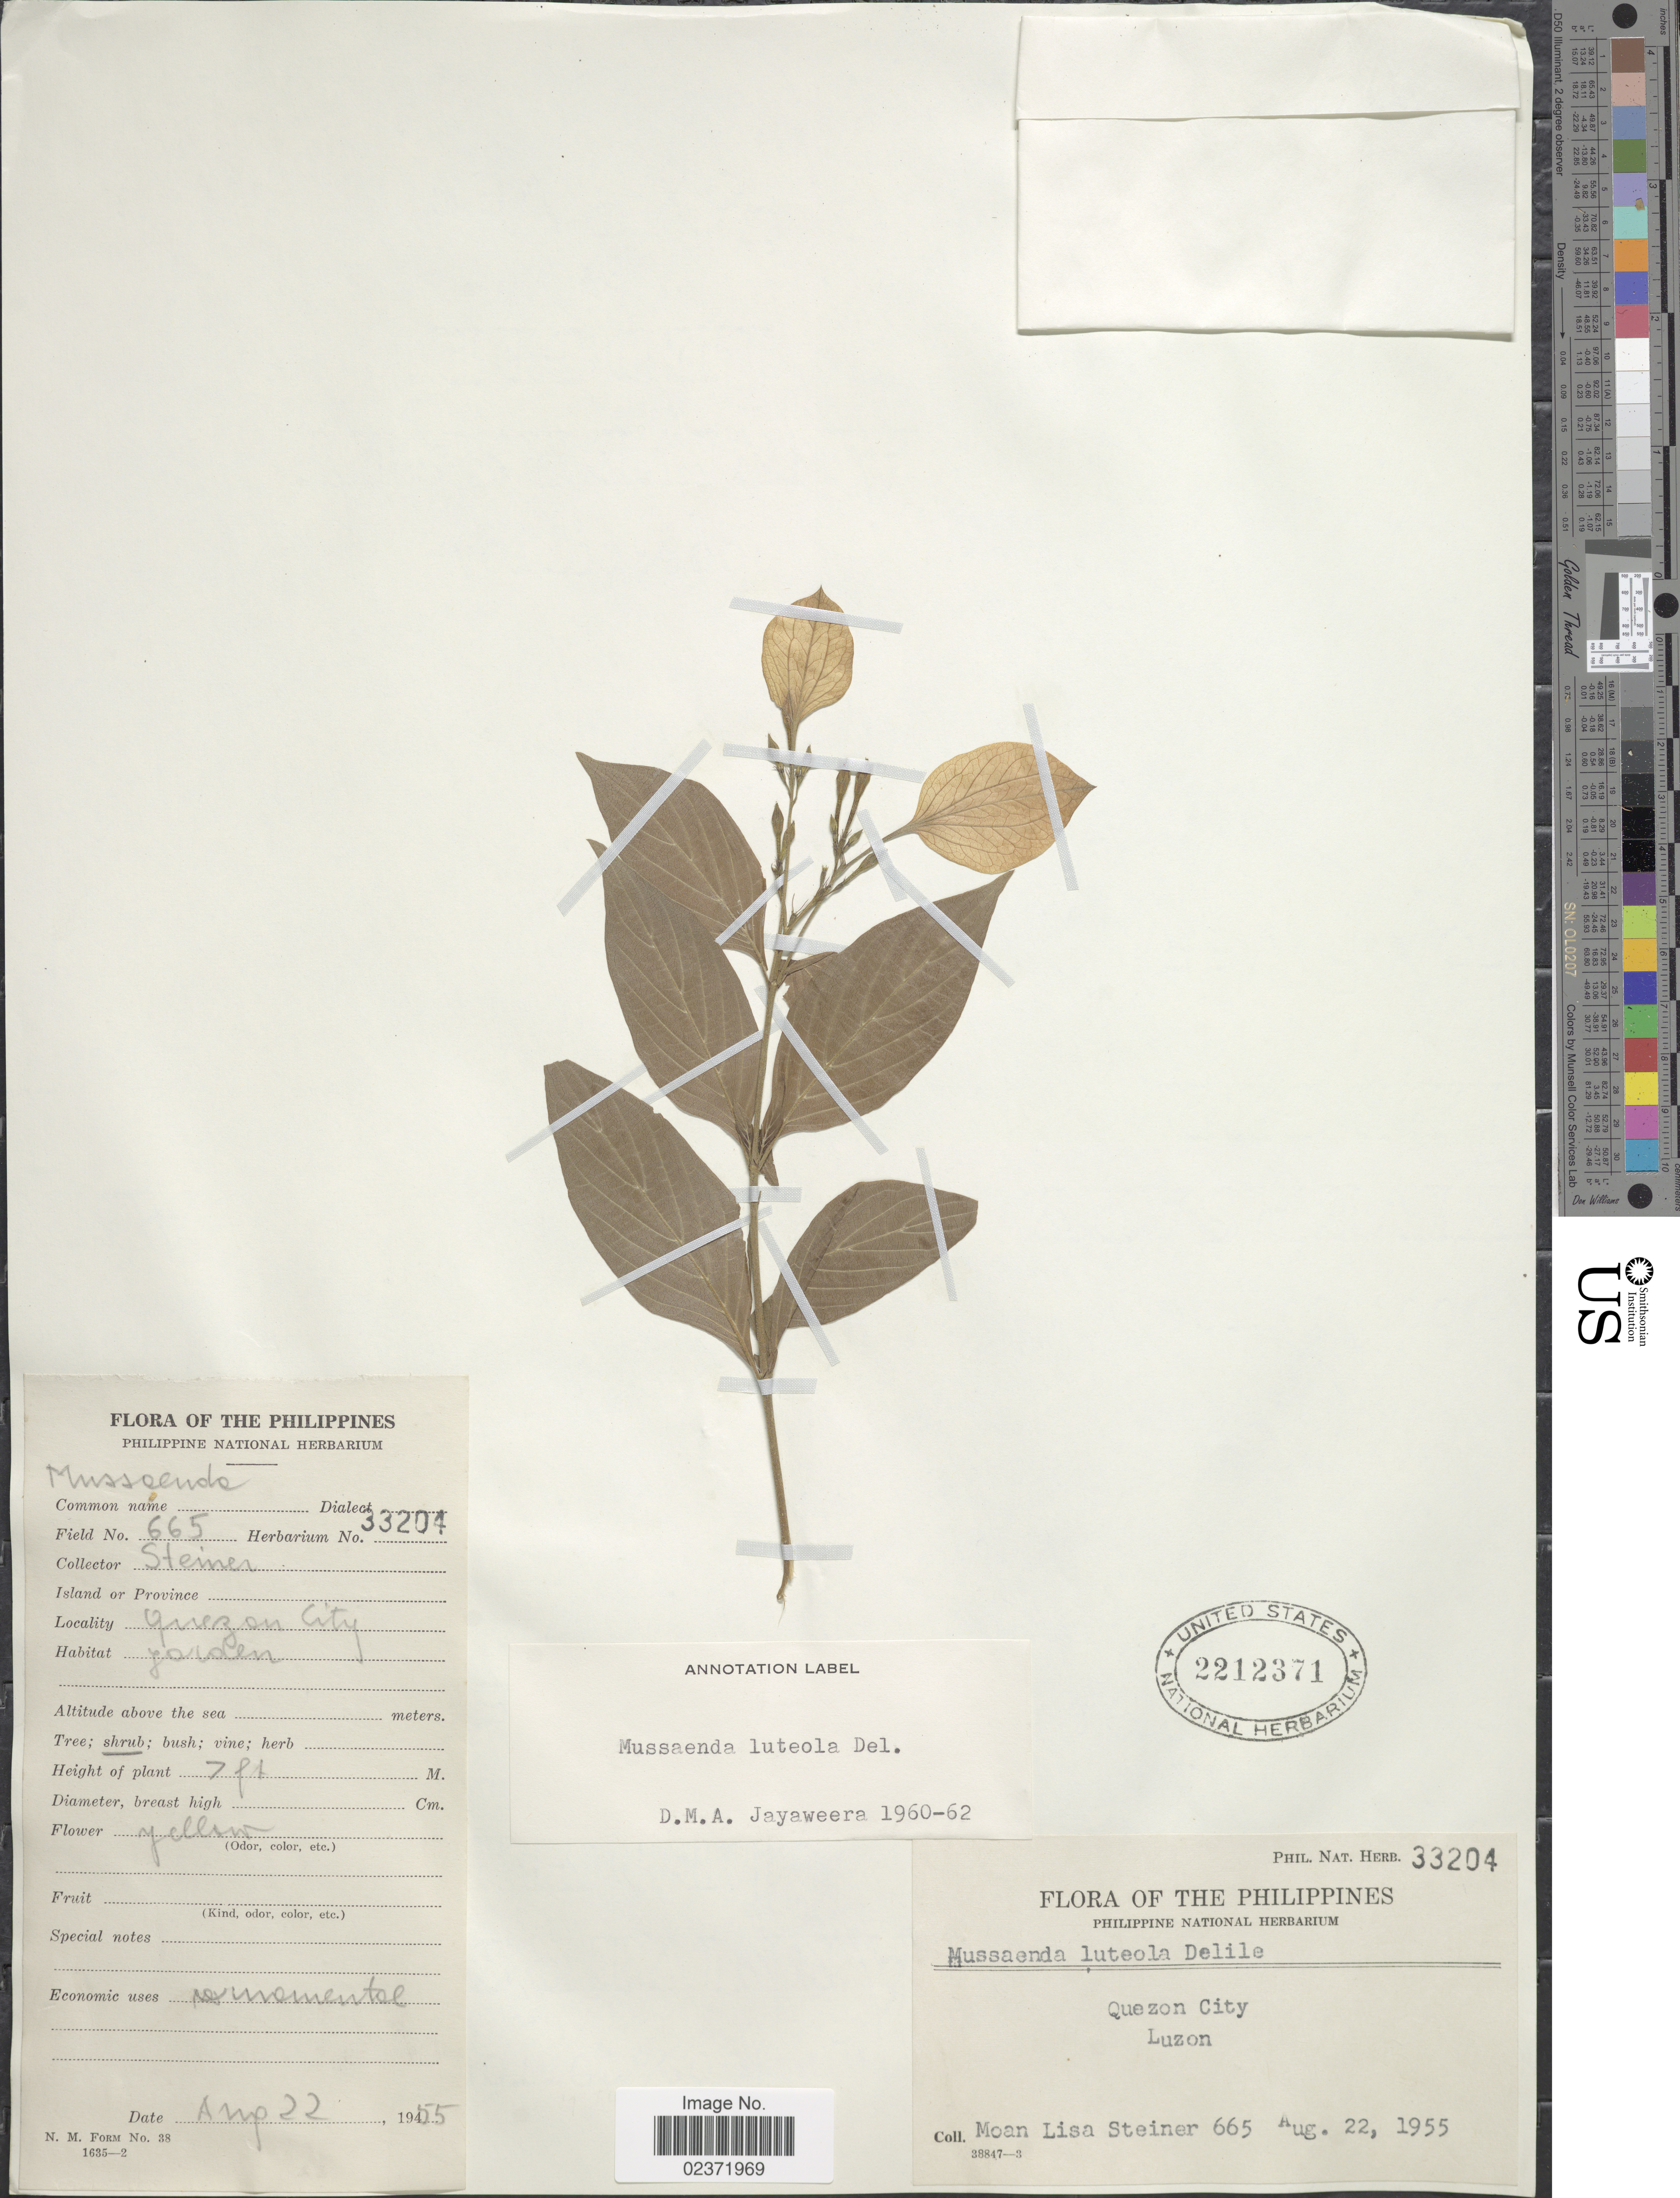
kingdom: Plantae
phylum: Tracheophyta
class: Magnoliopsida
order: Gentianales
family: Rubiaceae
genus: Mussaenda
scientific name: Mussaenda luteola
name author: Delile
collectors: M. Steiner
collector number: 33204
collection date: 1955-08-22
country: Philippines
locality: Quezon City, Luzon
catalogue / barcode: US 2212371